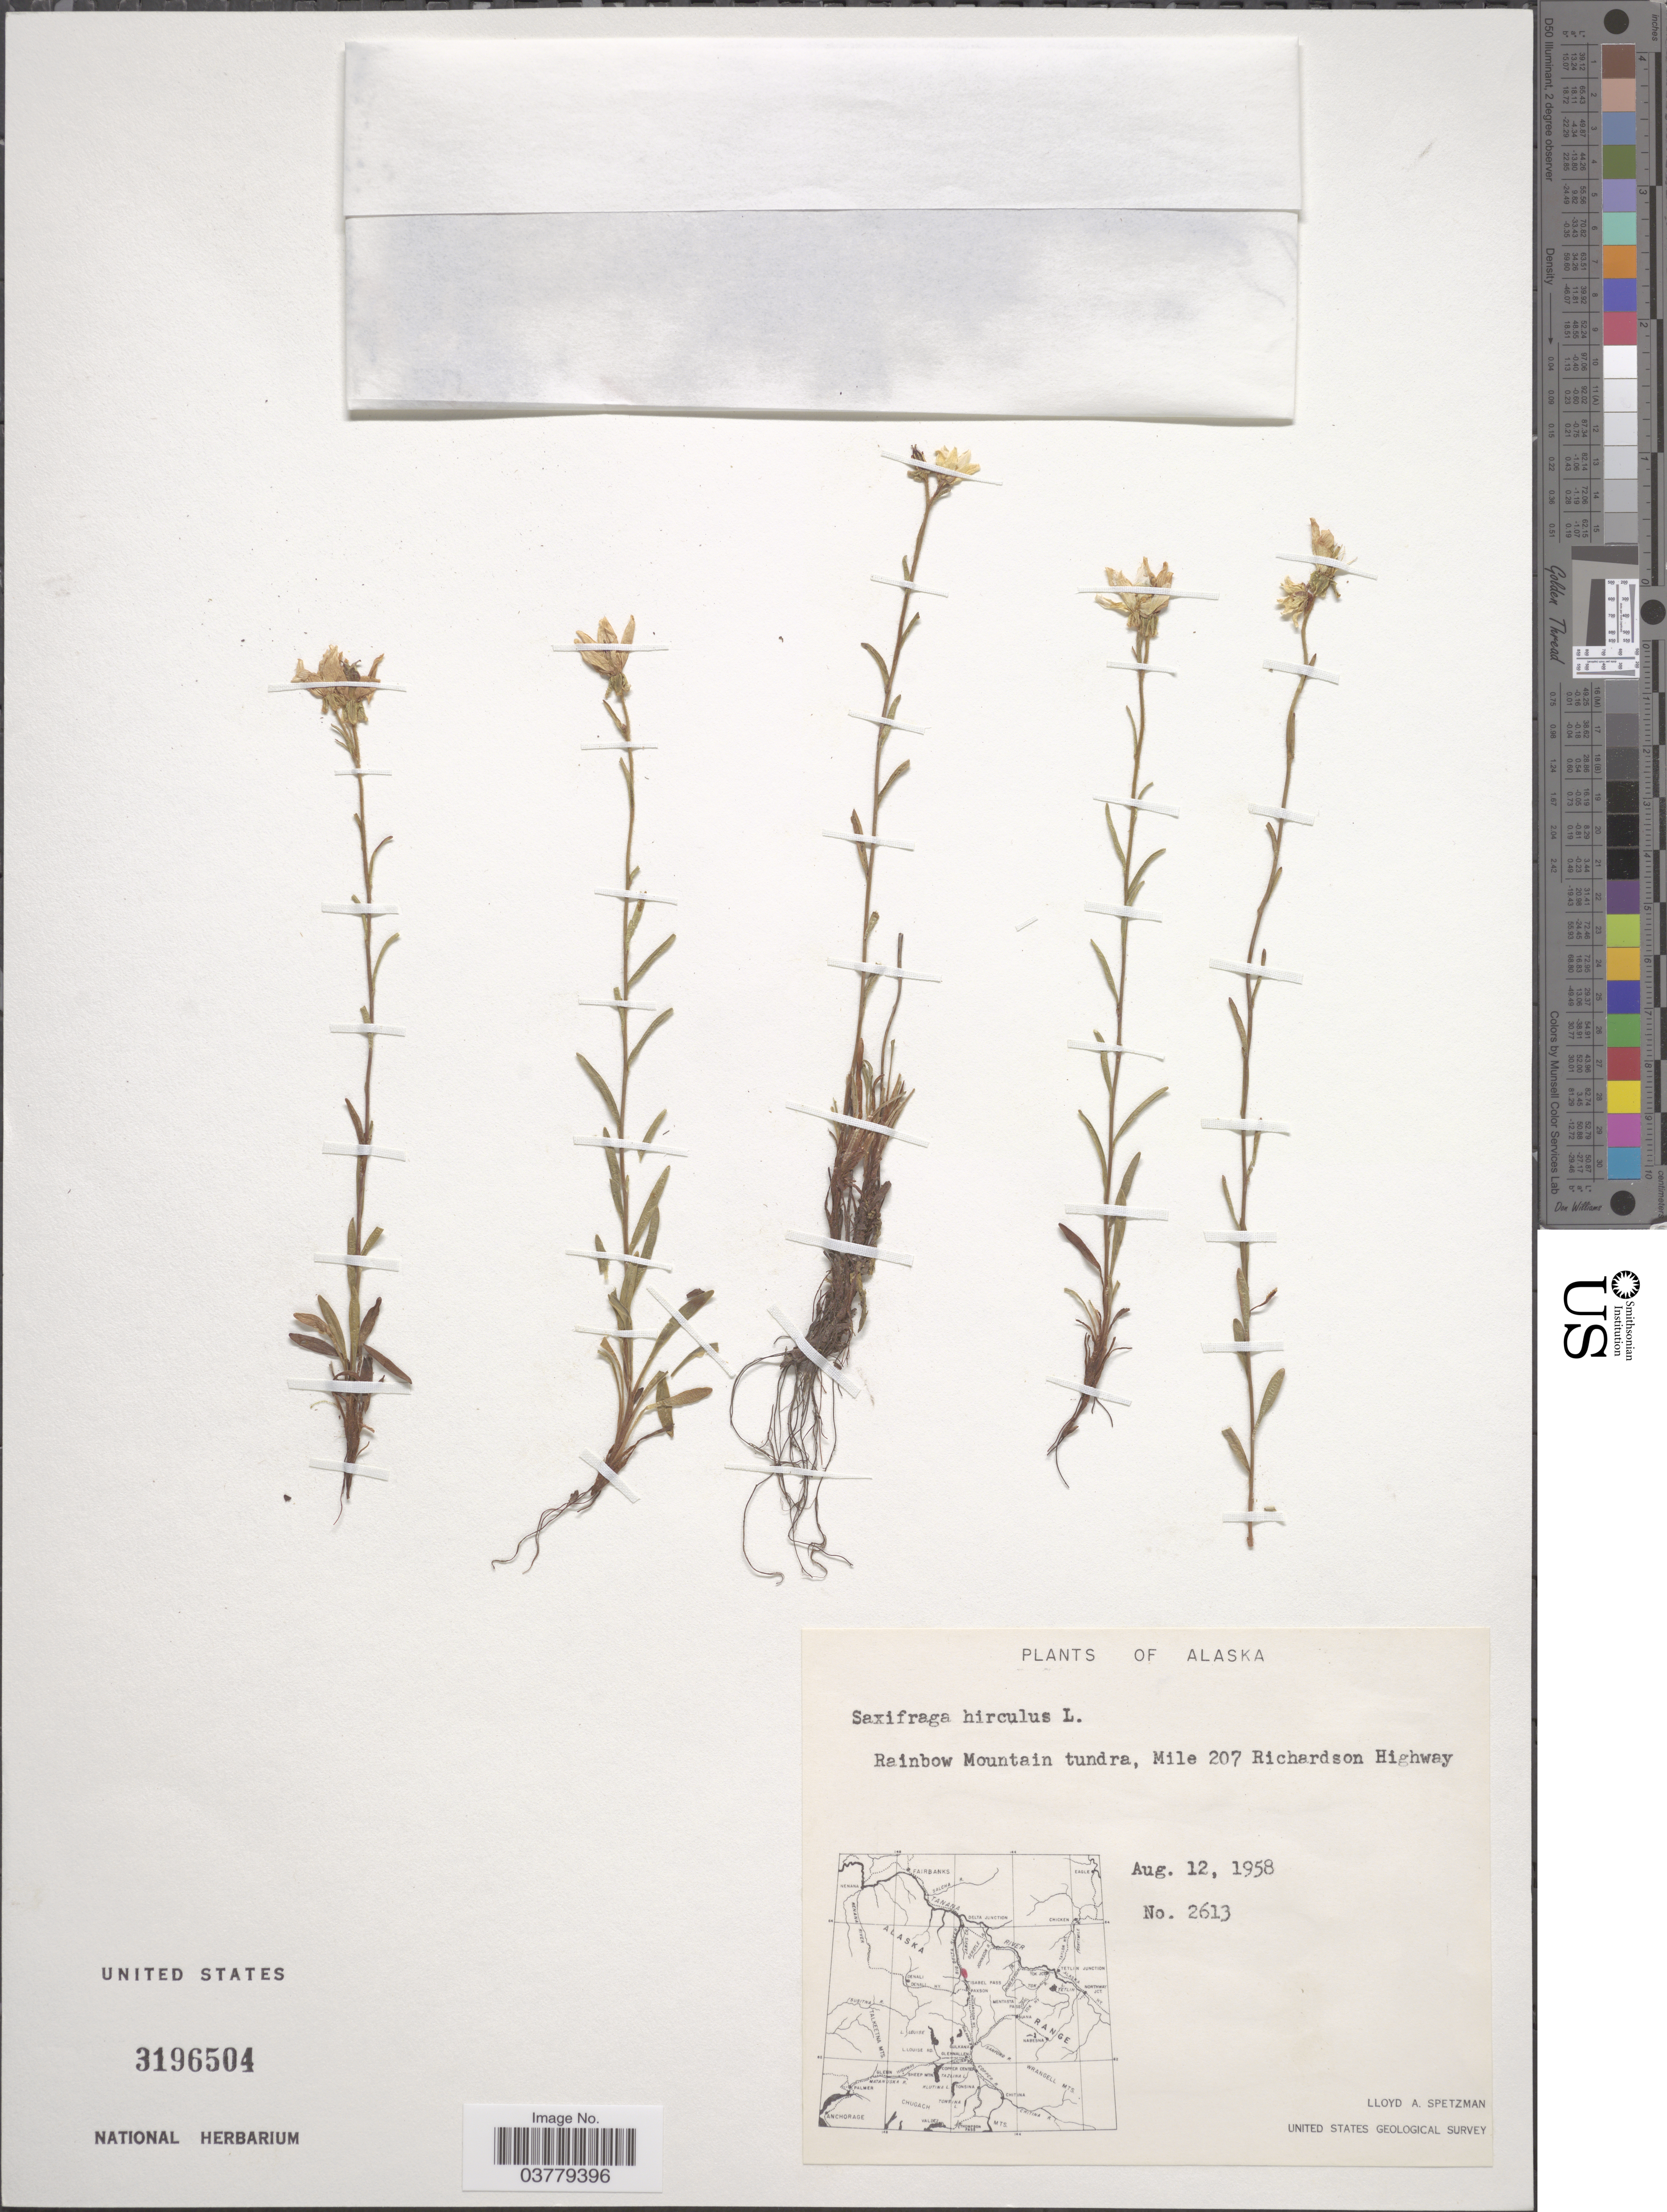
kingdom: Plantae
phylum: Tracheophyta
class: Magnoliopsida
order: Saxifragales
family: Saxifragaceae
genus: Saxifraga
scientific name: Saxifraga hirculus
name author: L.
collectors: L. Spetzman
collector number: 2613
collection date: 1958-08-12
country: United States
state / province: Alaska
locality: Rainbow Mountain tundra, Mile 207 Richardson Highway.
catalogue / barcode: US 3196504